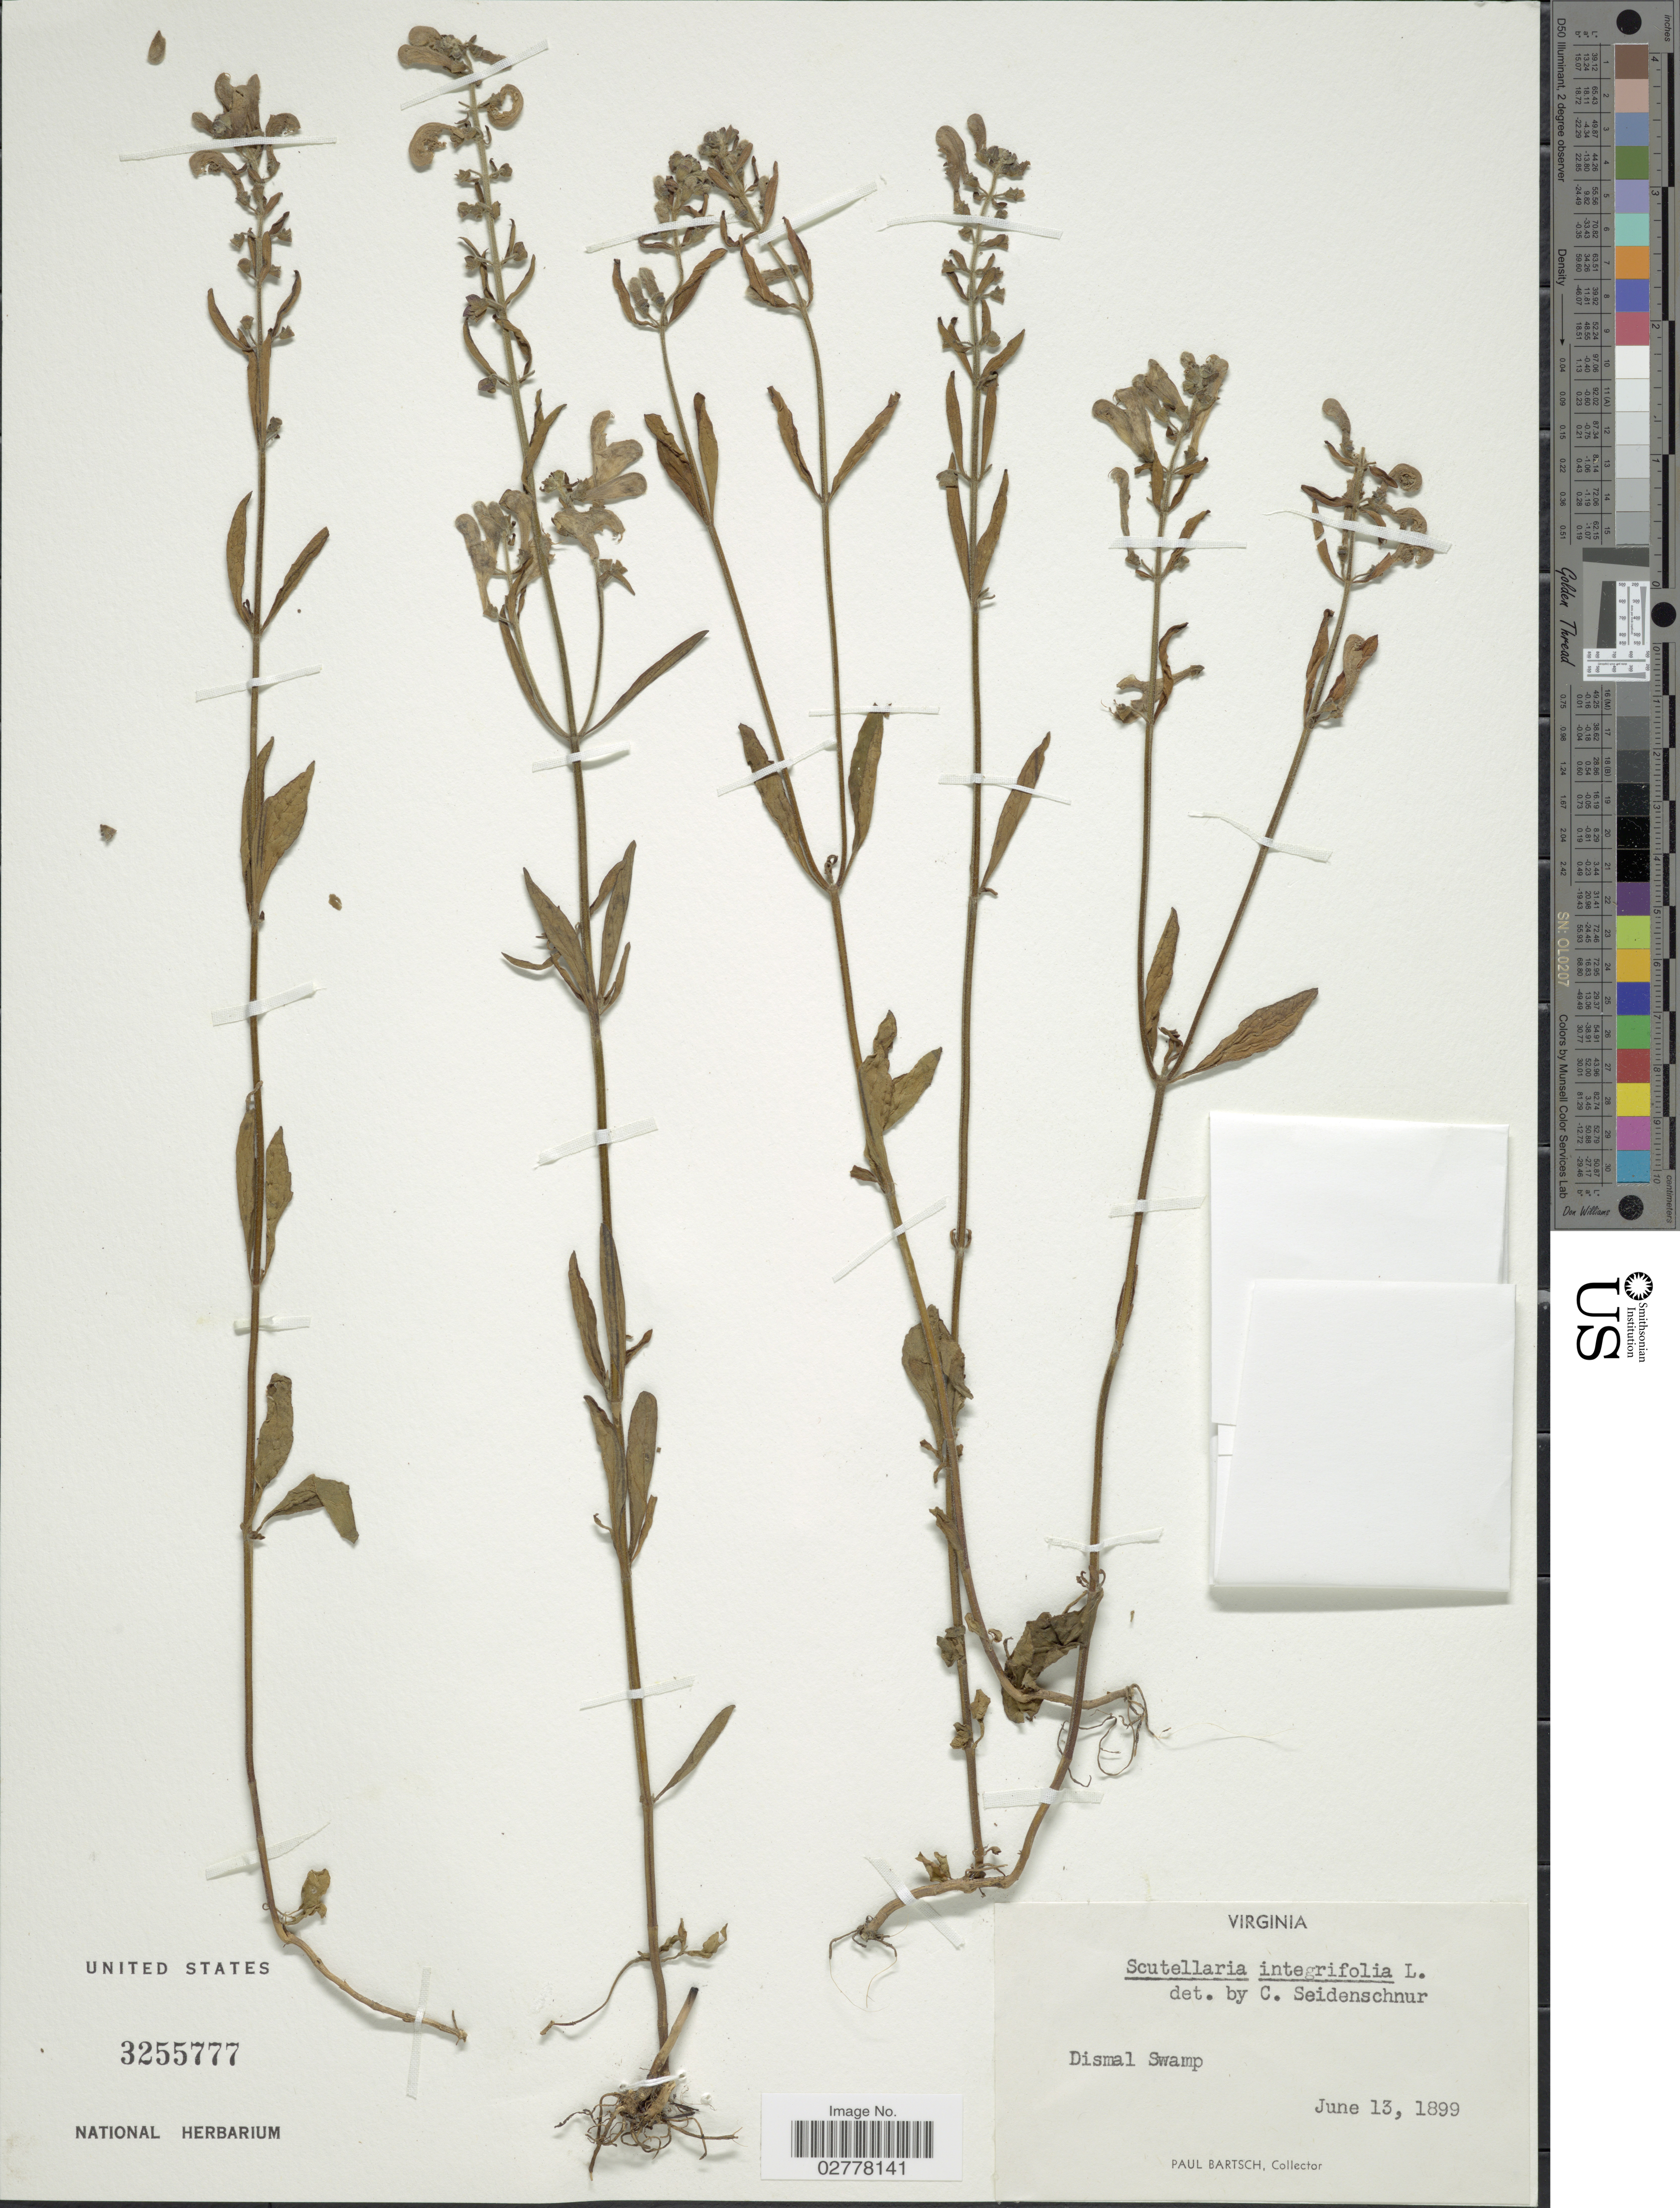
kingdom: Plantae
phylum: Tracheophyta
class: Magnoliopsida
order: Lamiales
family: Lamiaceae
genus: Scutellaria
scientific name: Scutellaria integrifolia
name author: L.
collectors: P. Bartsch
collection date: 1899-06-13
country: United States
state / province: Virginia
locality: Dismal Swamp.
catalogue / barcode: US 3255777